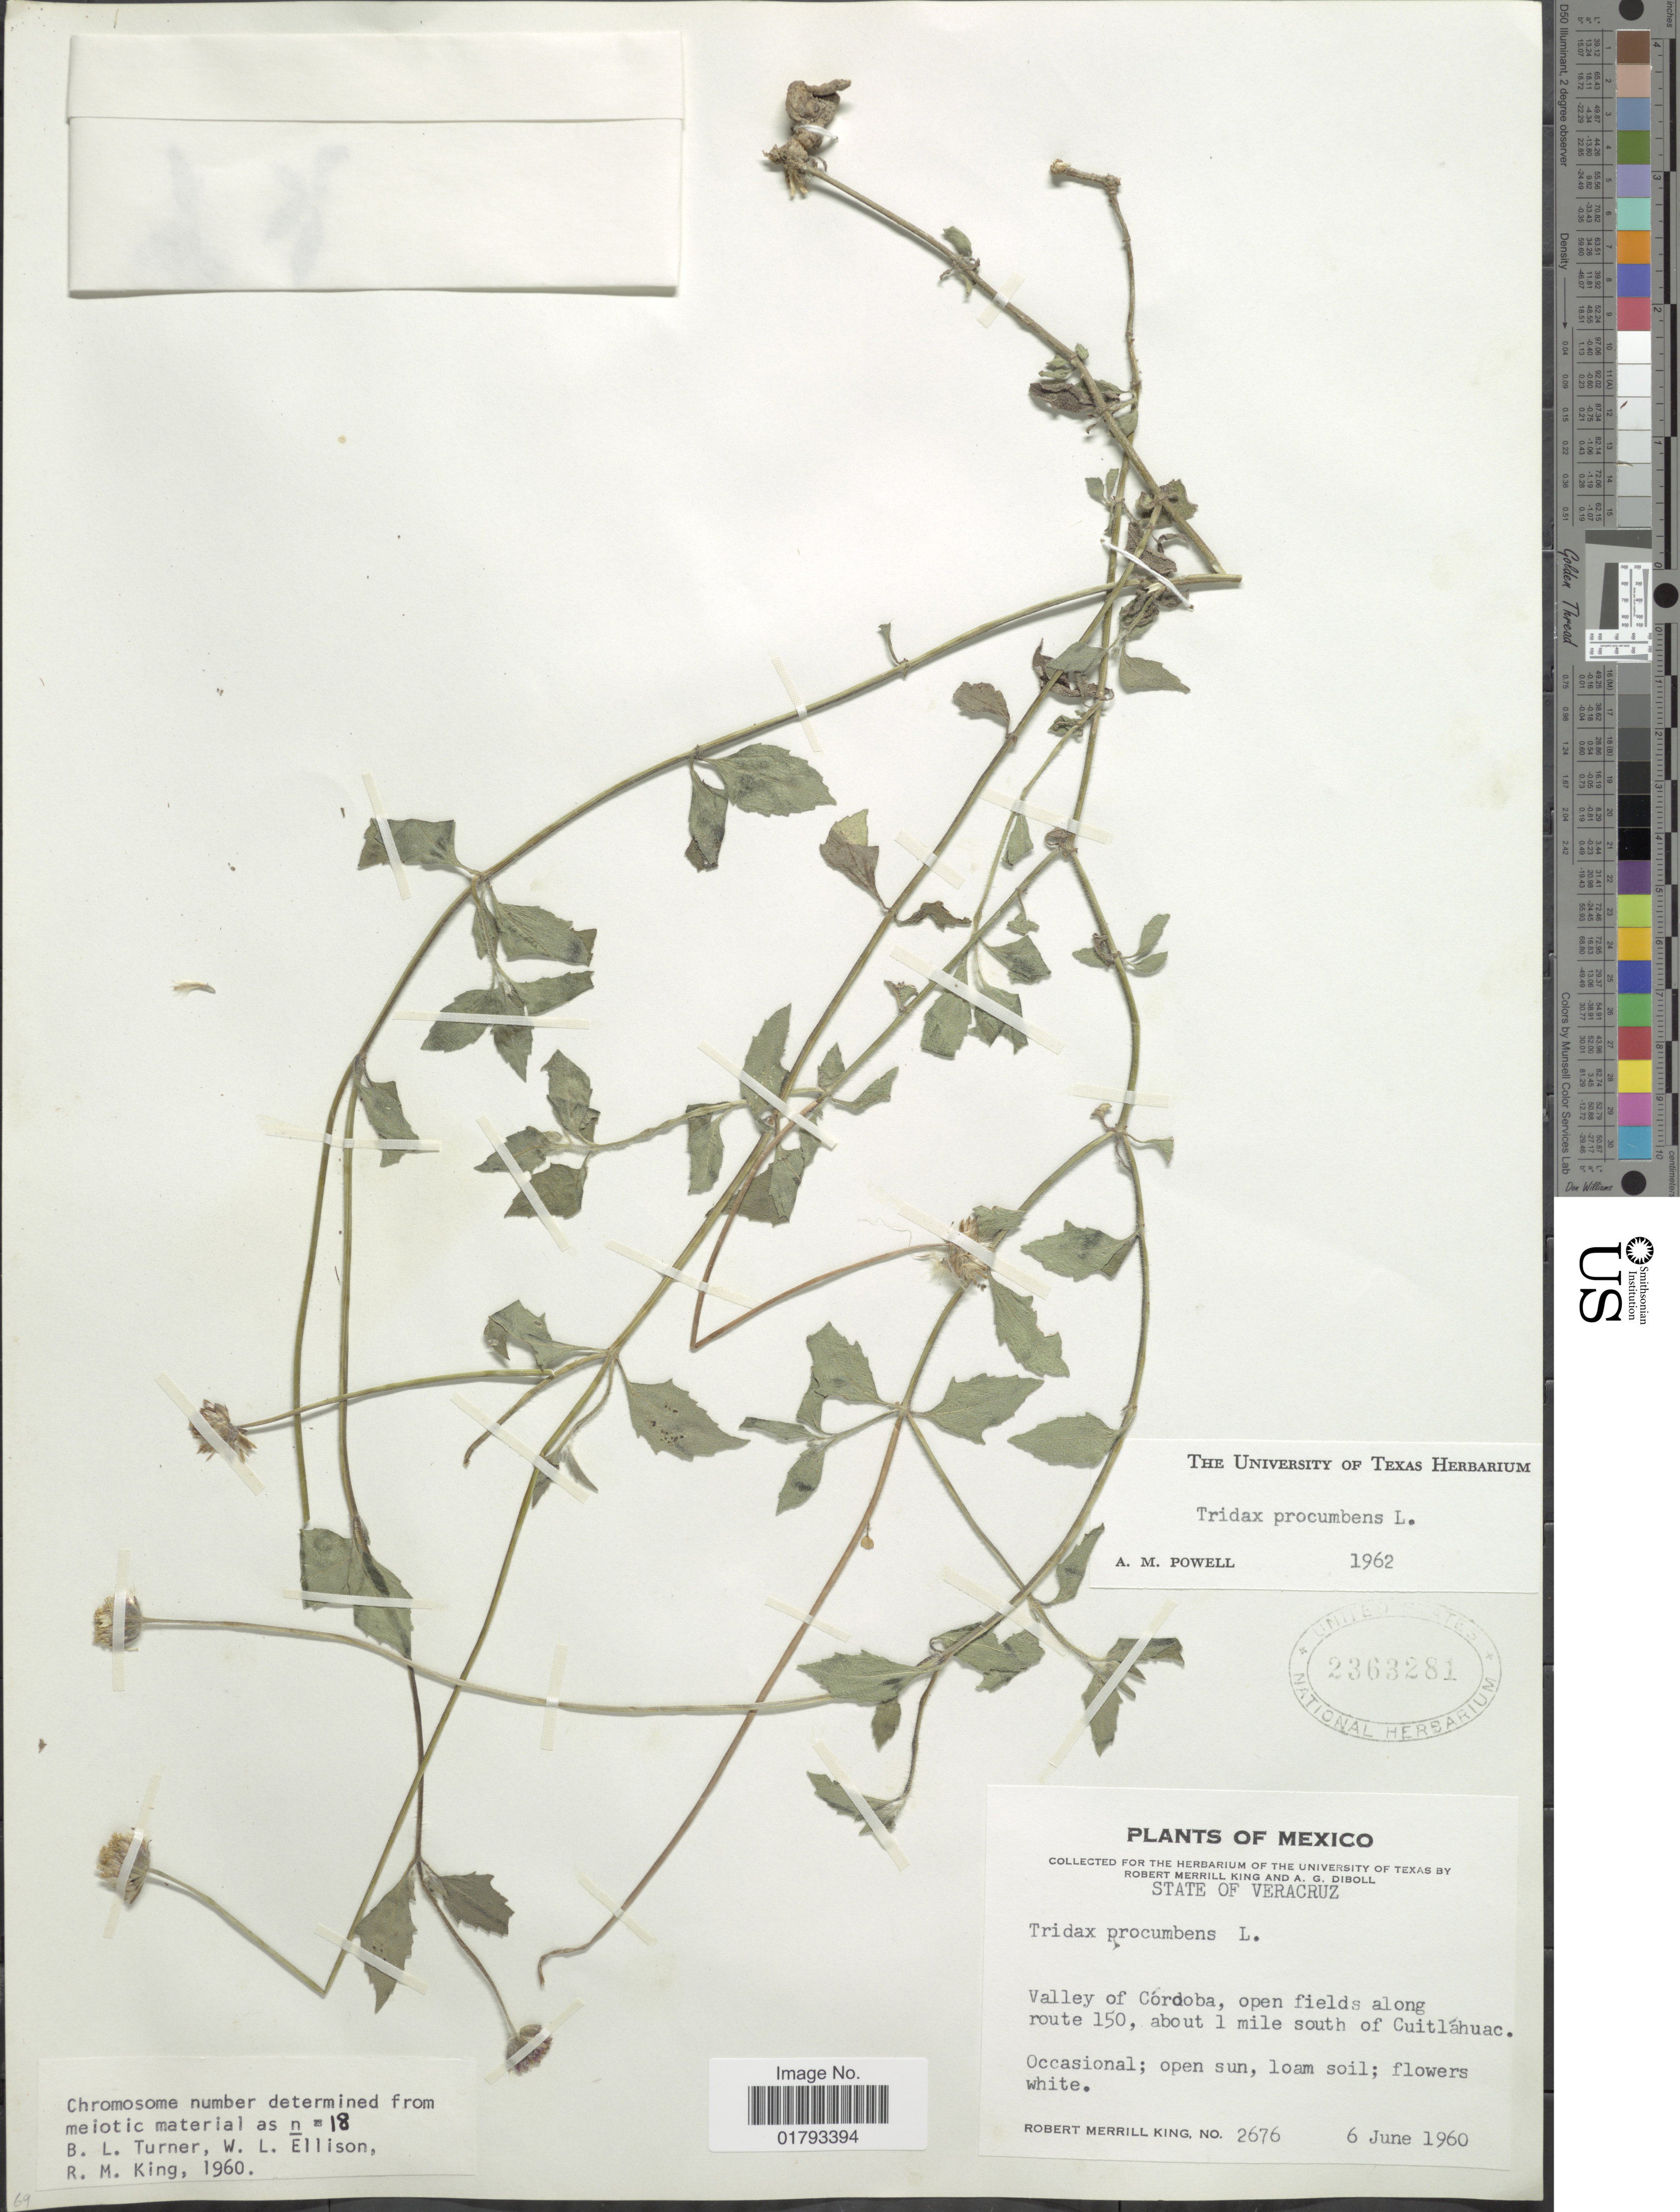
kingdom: Plantae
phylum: Tracheophyta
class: Magnoliopsida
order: Asterales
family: Asteraceae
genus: Tridax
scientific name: Tridax procumbens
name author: L.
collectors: R. M. King & A. Diboll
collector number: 2676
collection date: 1960-06-06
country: Mexico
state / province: Veracruz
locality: State of Veracruz. Valley of Cordoba, open fields along route 150, about 1 mile south of Cuitlahuac.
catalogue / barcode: US 2363281